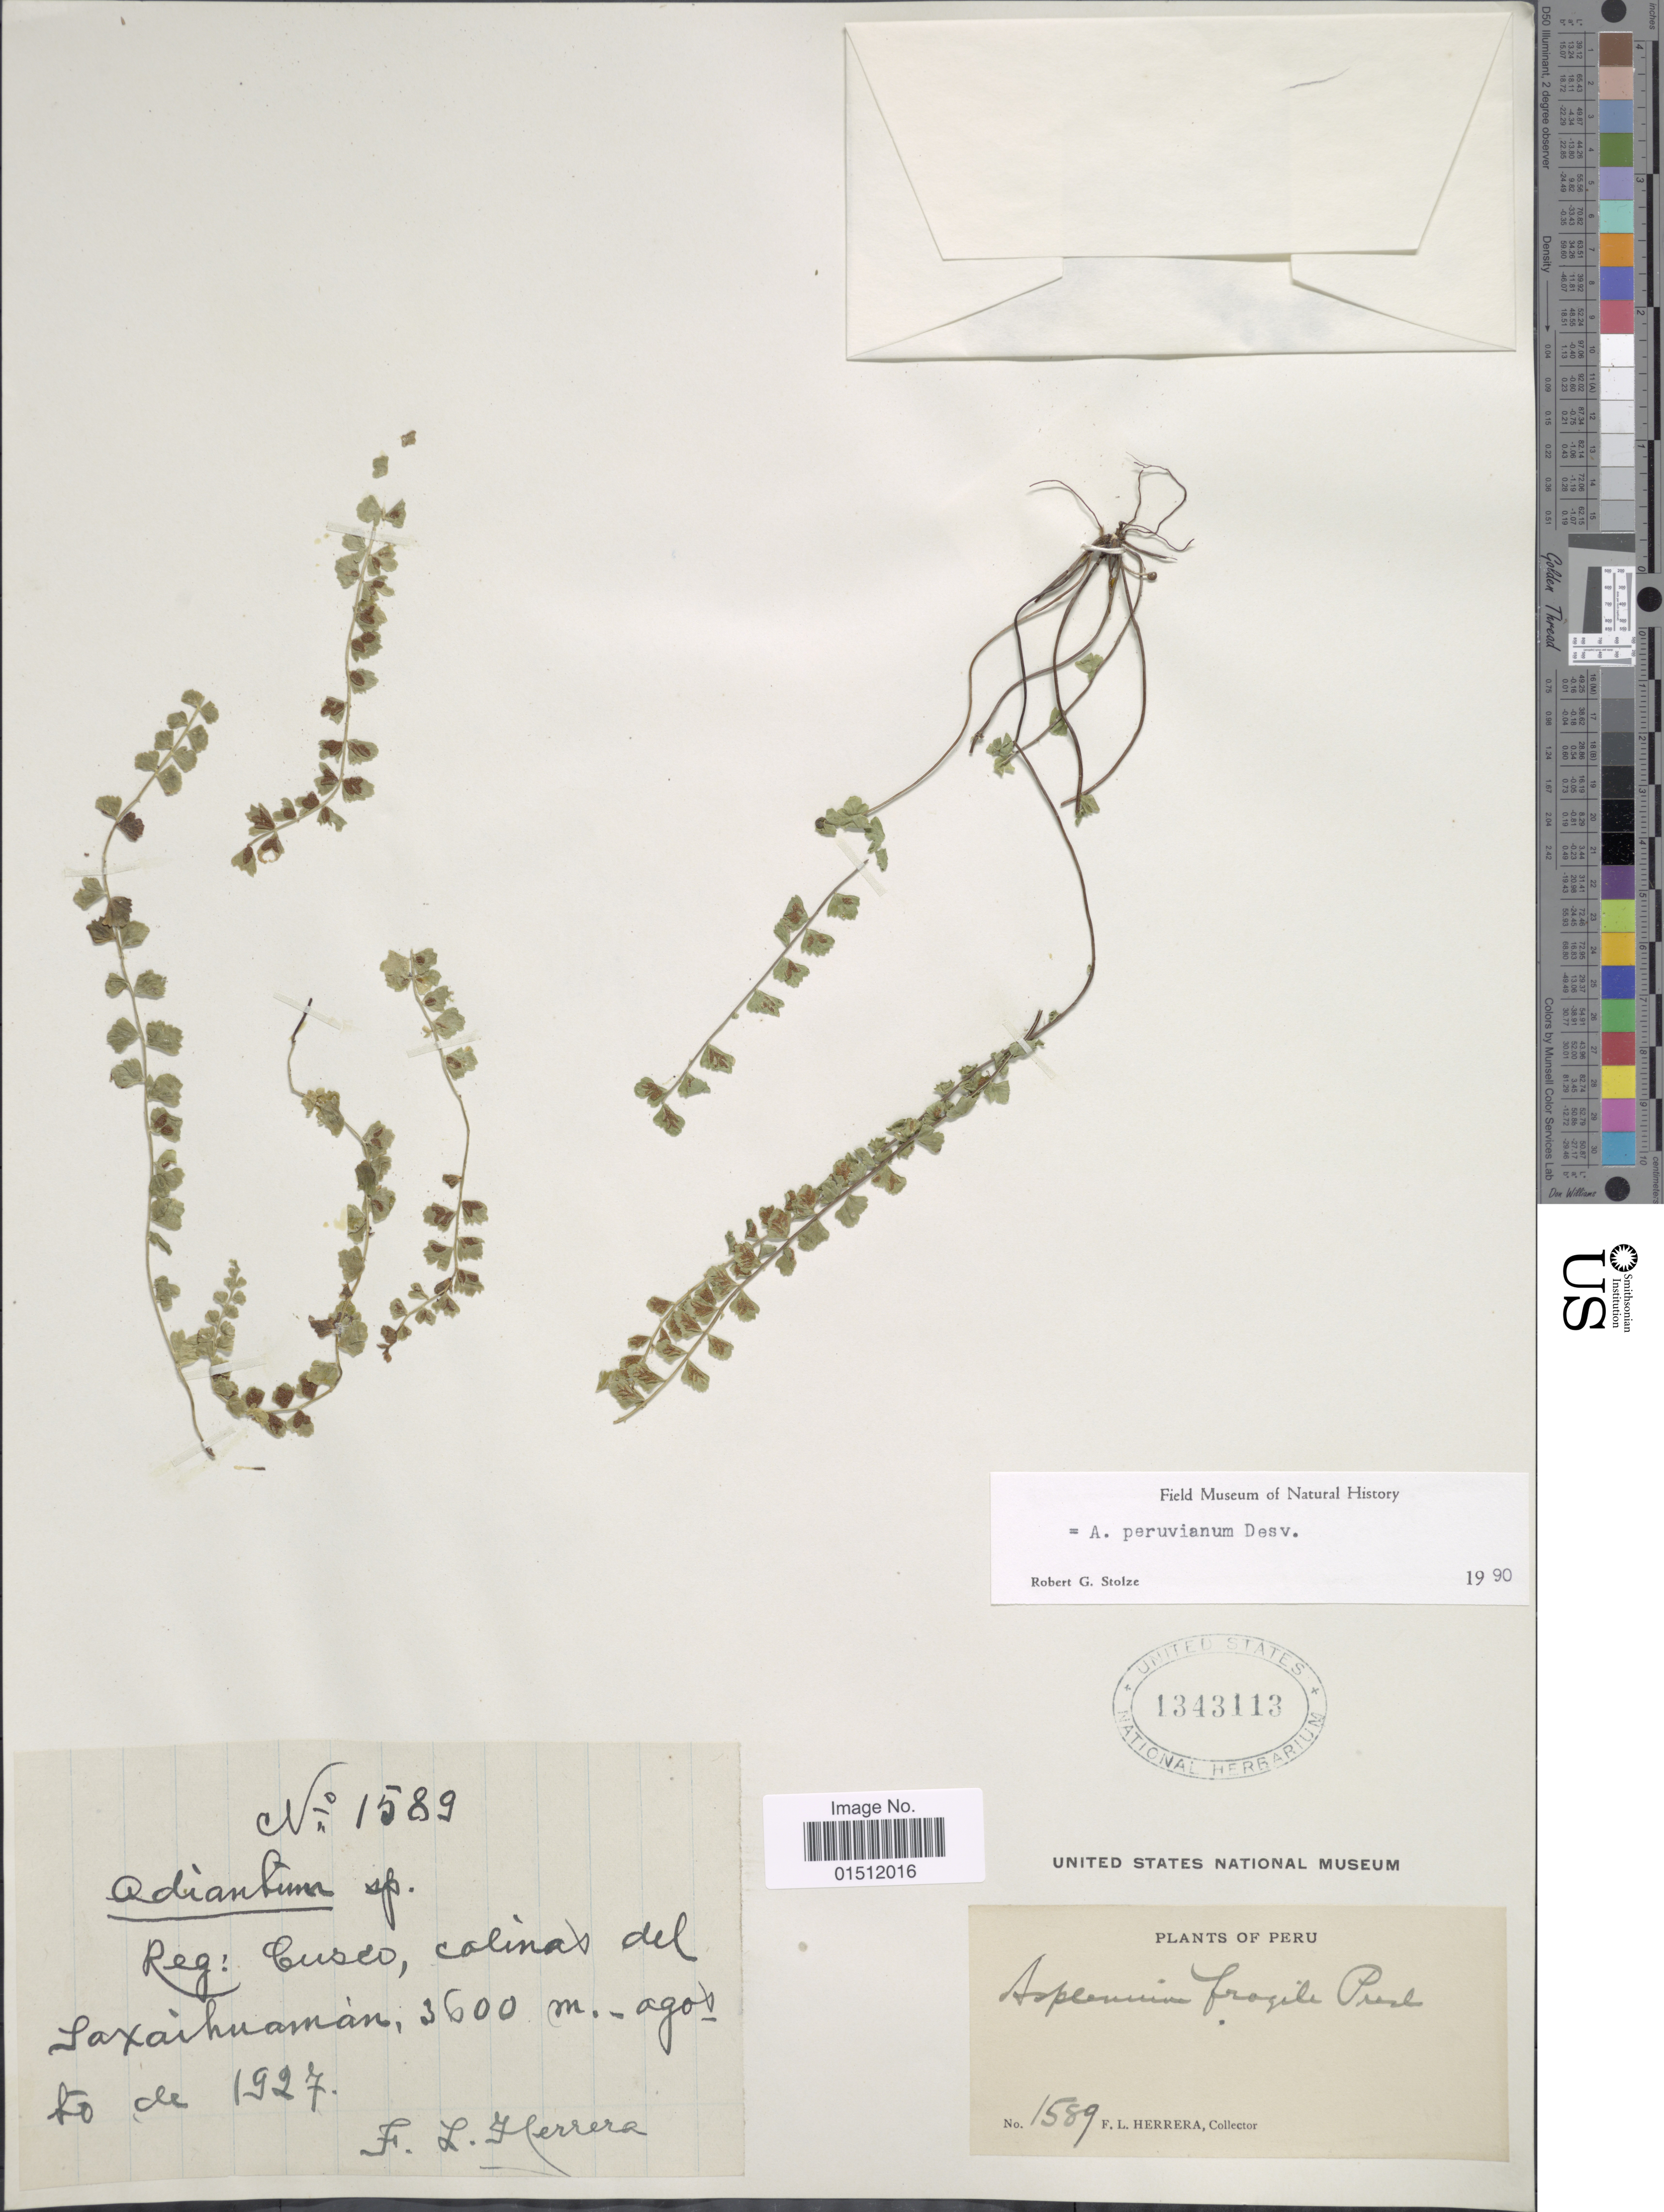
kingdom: Plantae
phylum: Tracheophyta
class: Polypodiopsida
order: Polypodiales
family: Aspleniaceae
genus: Asplenium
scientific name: Asplenium peruvianum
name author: Desv.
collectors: F. L. Herrera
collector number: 1589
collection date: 1927-08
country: Peru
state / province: Cusco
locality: Reg: Cusco, calinas del Saxaihuaman.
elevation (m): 3600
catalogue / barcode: US 1343113